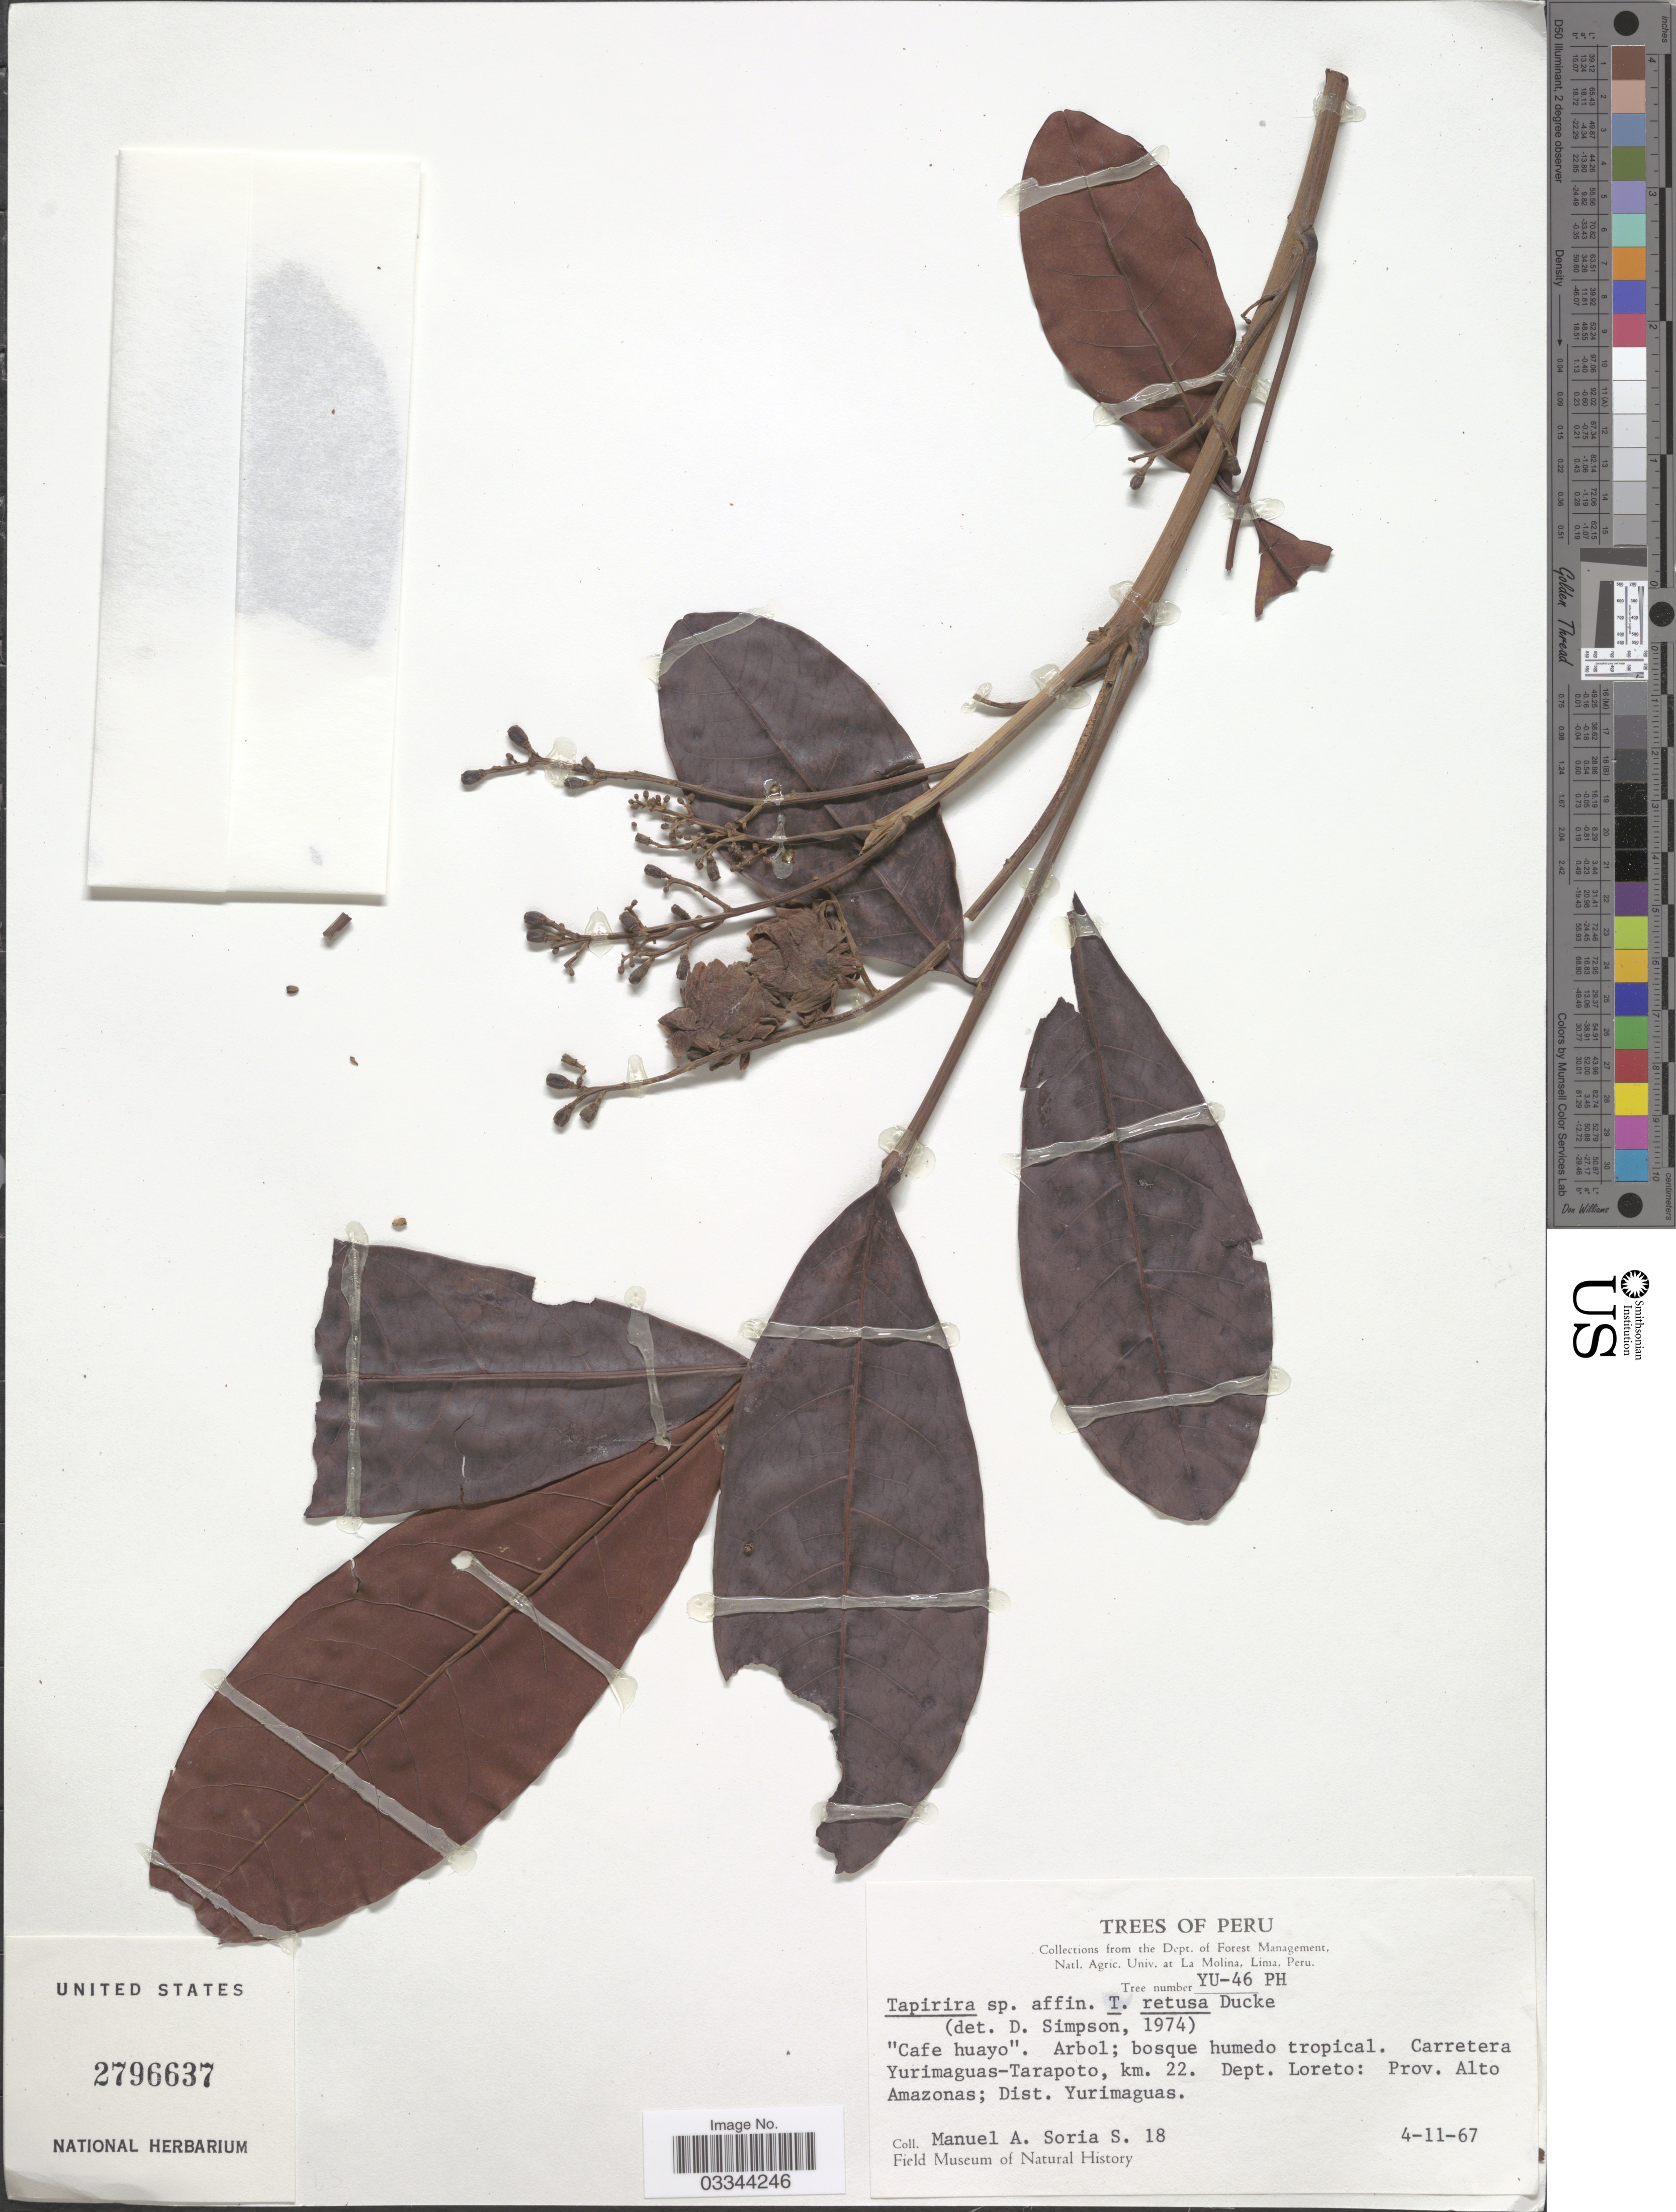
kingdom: Plantae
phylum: Tracheophyta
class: Magnoliopsida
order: Sapindales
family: Anacardiaceae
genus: Tapirira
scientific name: Tapirira sp.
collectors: M. Soria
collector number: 18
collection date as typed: Transcribed d/m/y: 4/11/67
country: Peru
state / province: Loreto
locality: Carretera Yurimaguas-Tarapoto, km. 22. Dept. Loreto: Prov. Alto Amazonas; Dist. Yurimaguas.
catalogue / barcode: US 2796637